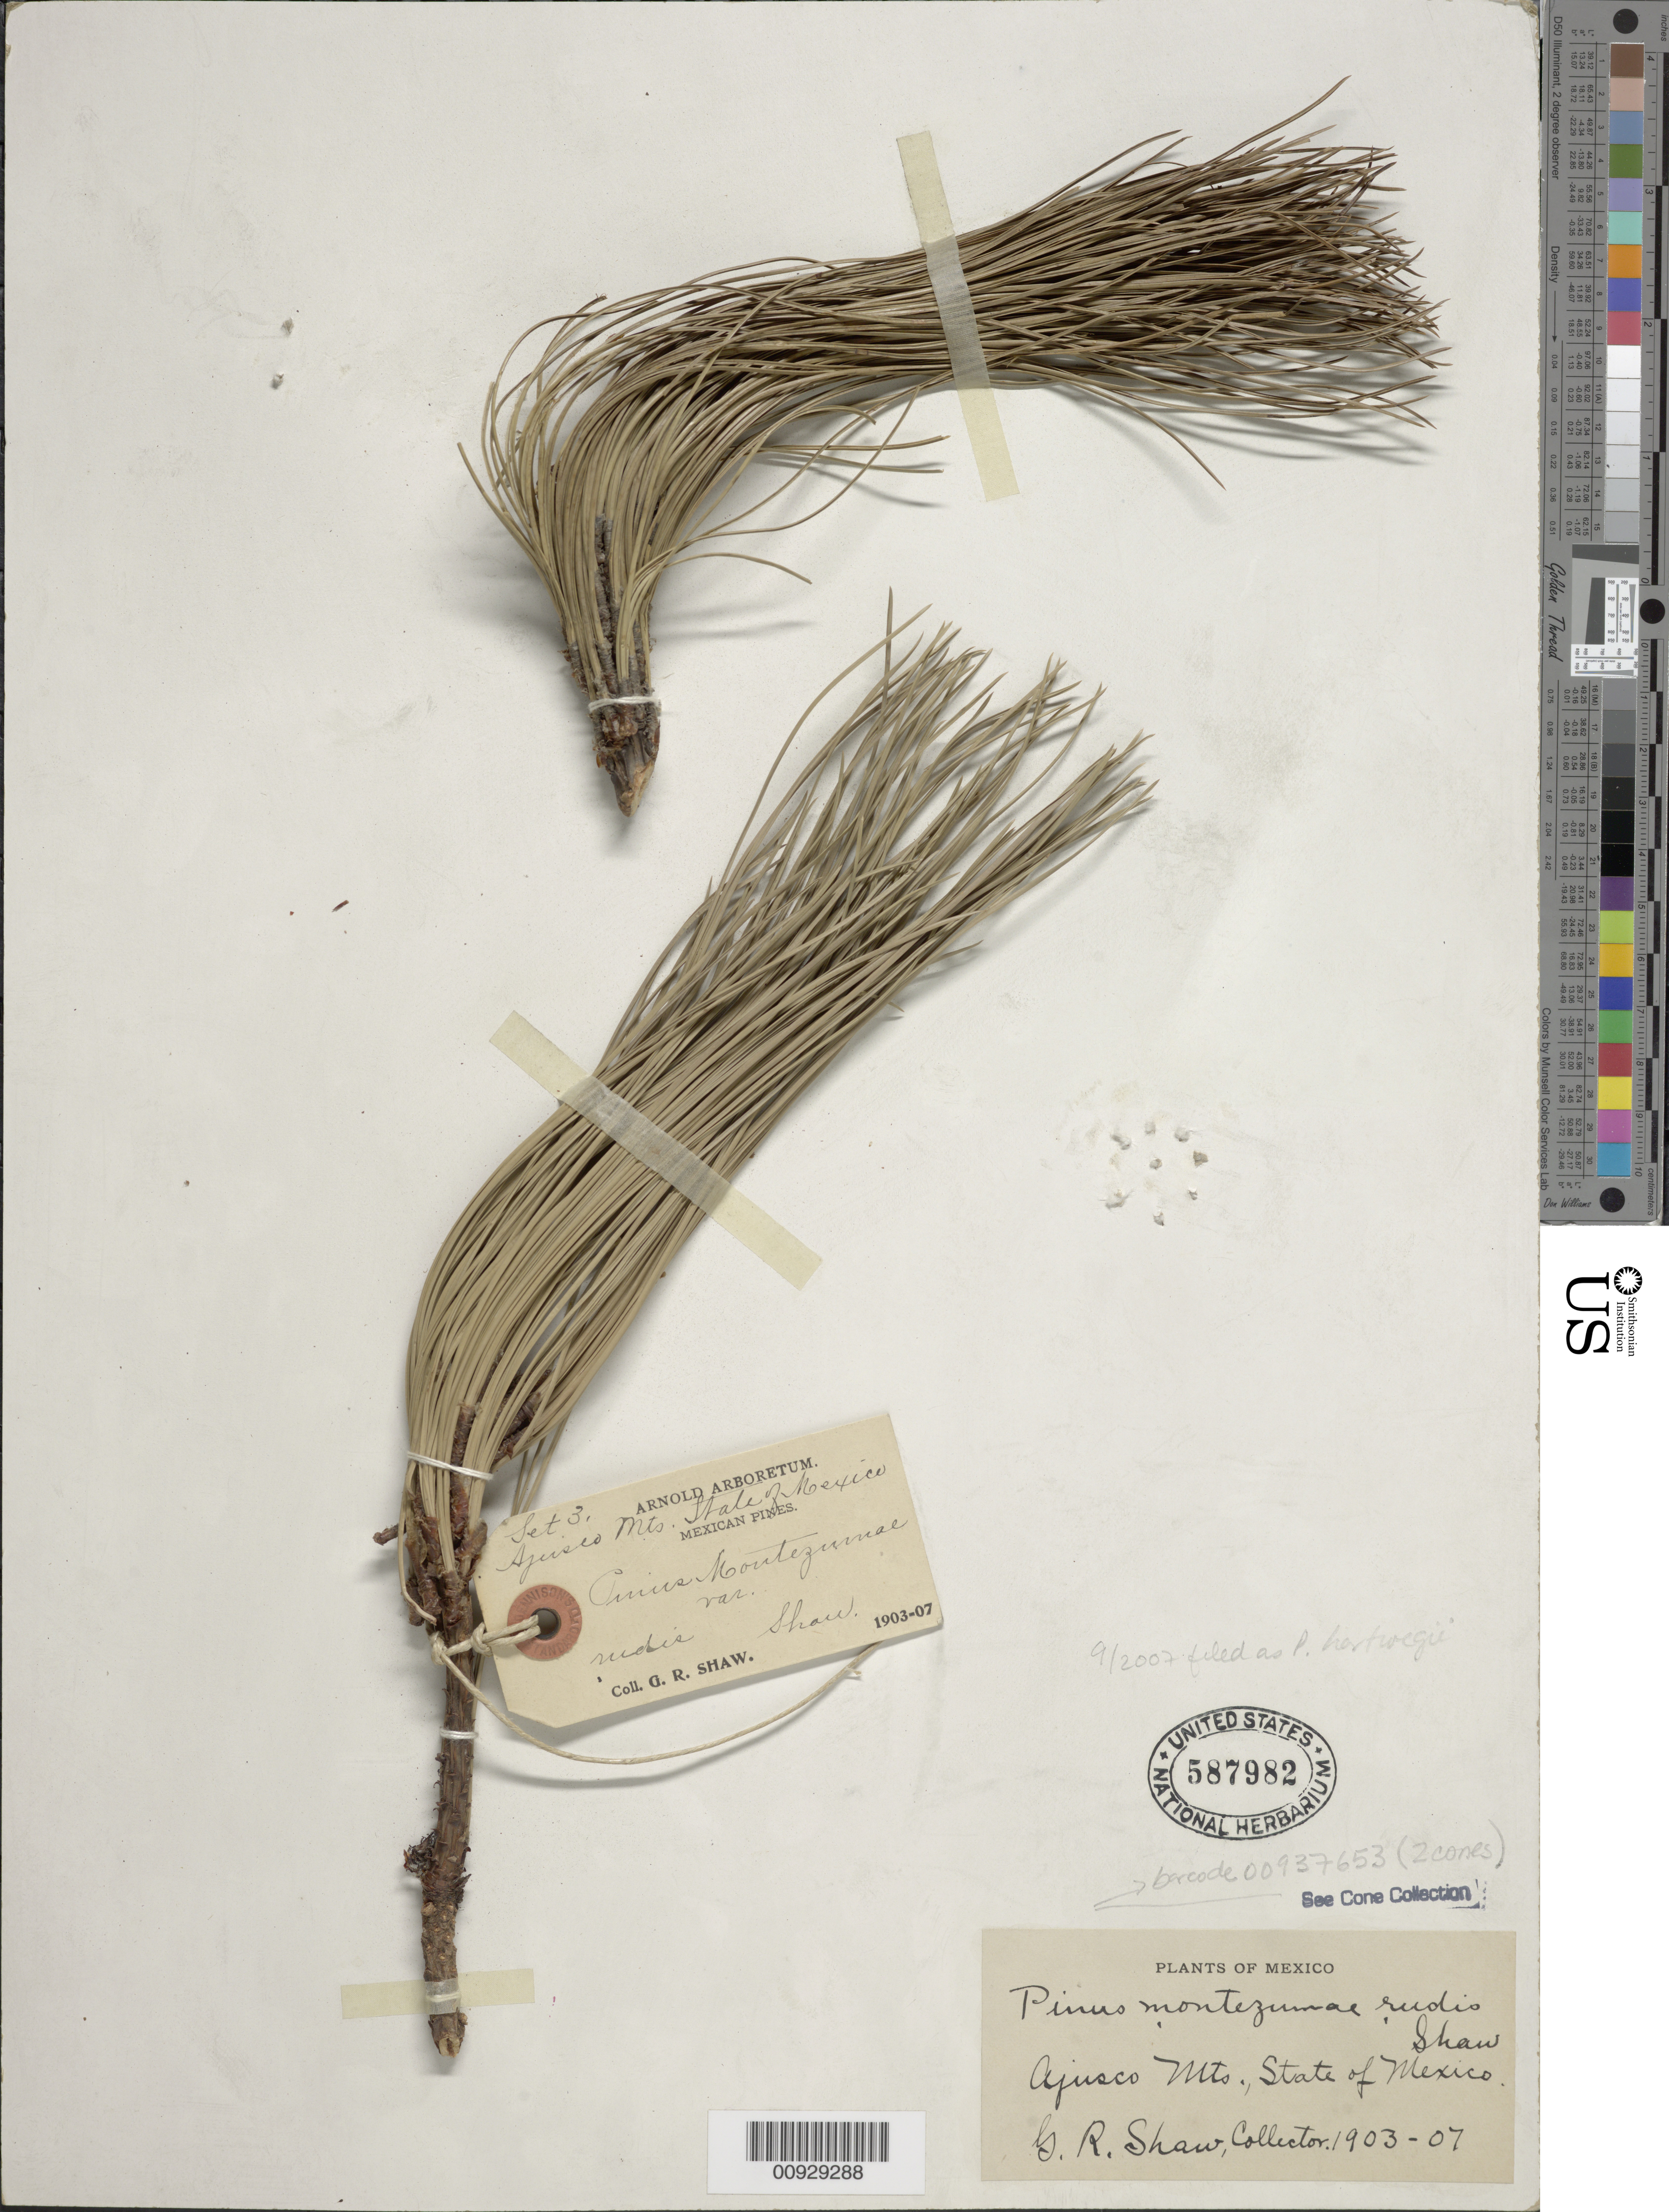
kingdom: Plantae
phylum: Tracheophyta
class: Pinopsida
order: Pinales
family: Pinaceae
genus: Pinus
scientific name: Pinus hartwegii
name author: Lindl.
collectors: G. R. Shaw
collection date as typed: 1903 to -- --- 1907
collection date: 1903/1907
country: Mexico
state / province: México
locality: Ajusco Mountains.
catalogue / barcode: US 587982